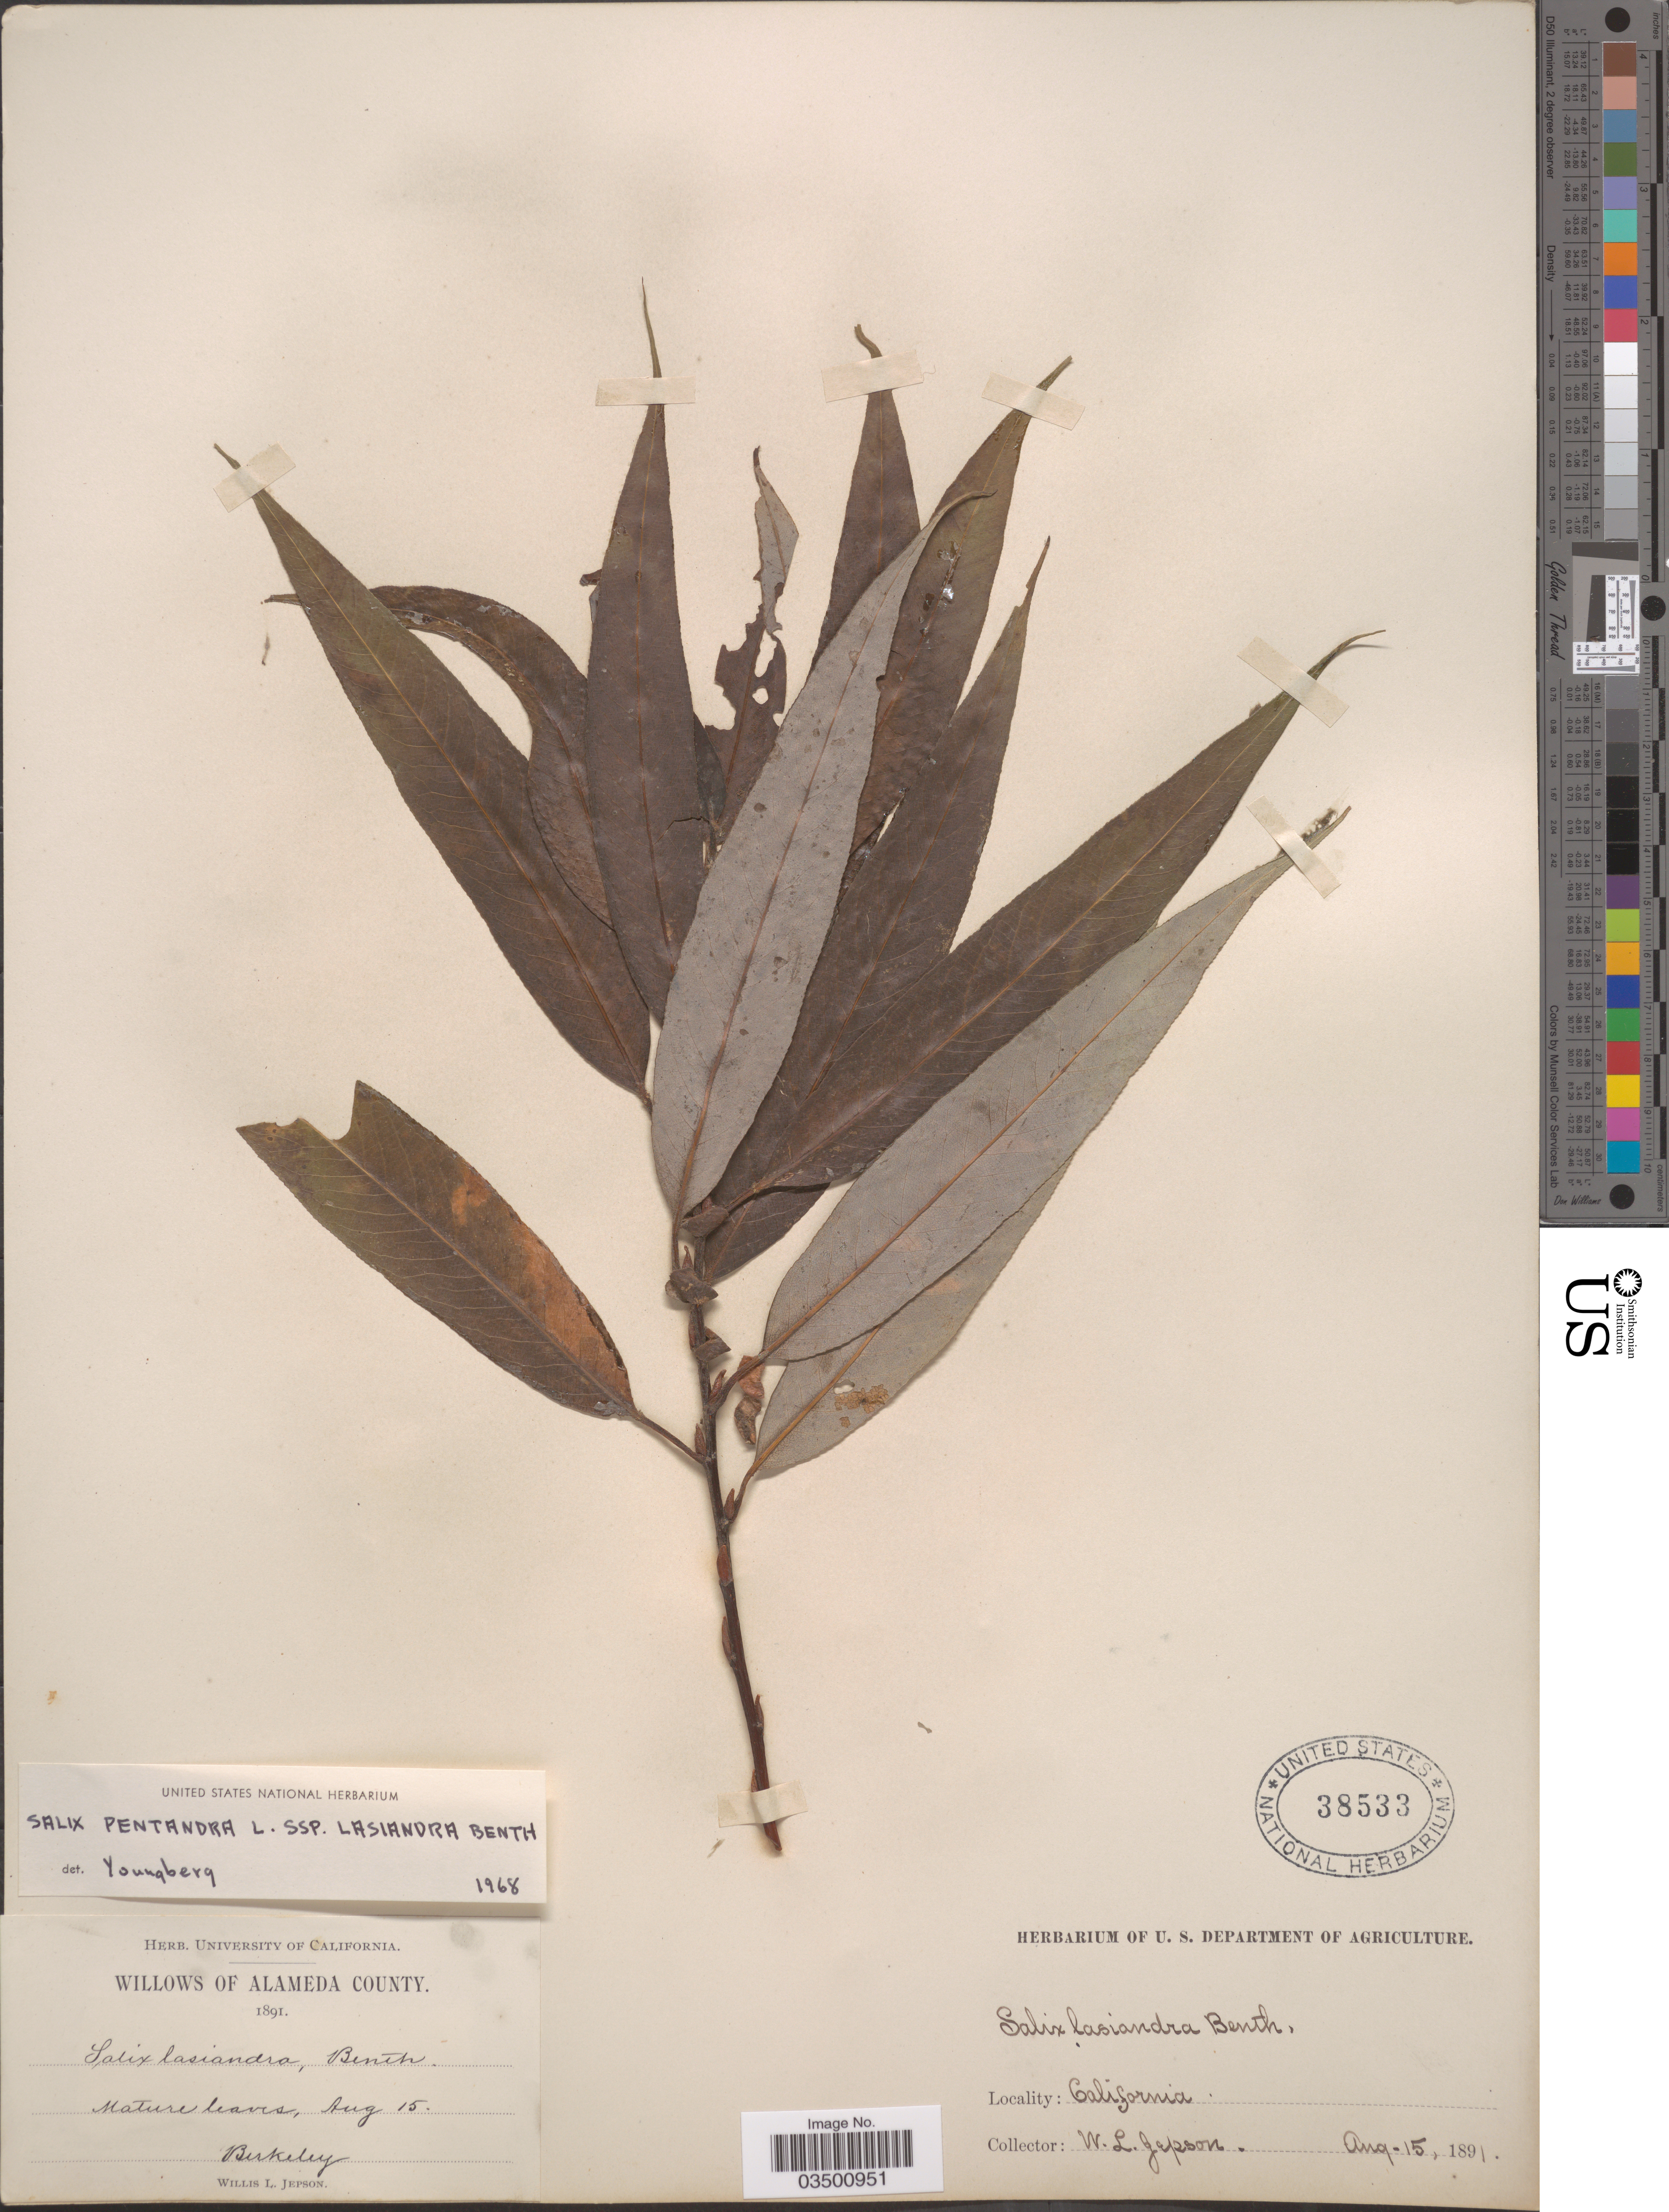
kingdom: Plantae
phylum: Tracheophyta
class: Magnoliopsida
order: Malpighiales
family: Salicaceae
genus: Salix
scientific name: Salix lasiandra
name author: Benth.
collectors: W. L. Jepson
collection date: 1891-08-15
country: United States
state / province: California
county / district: Alameda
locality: Alameda County. Berkeley.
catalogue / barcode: US 38533